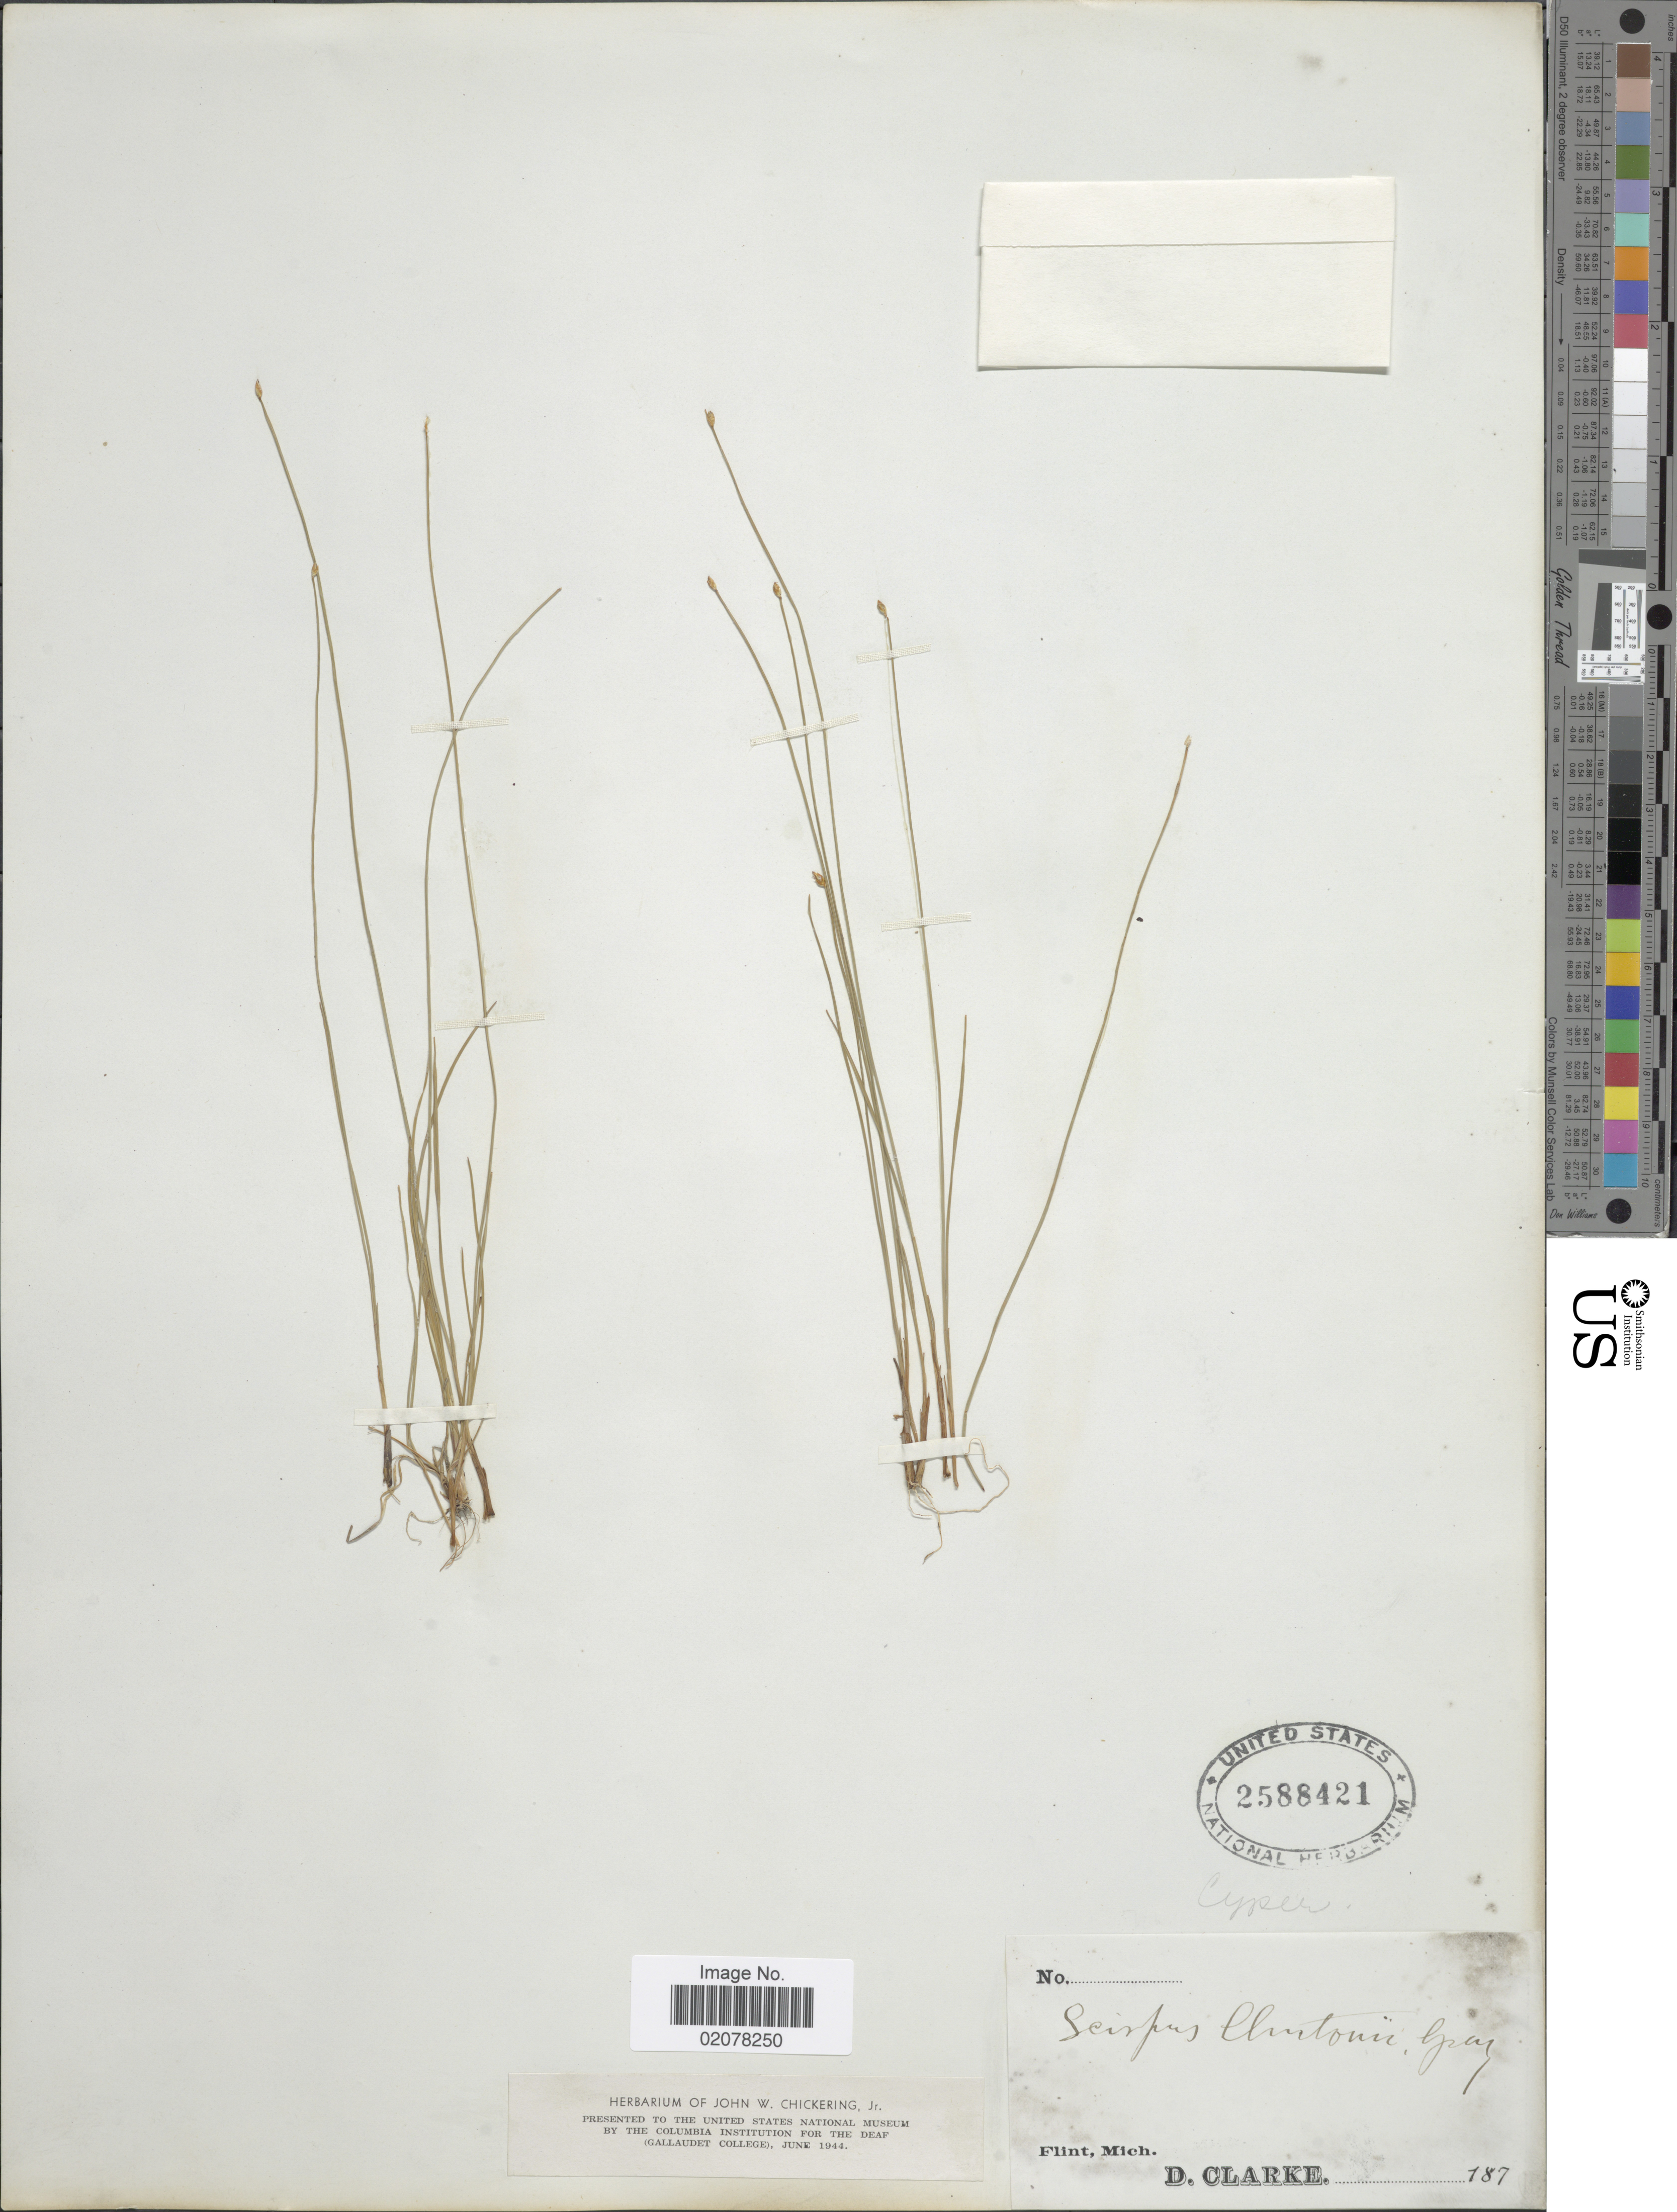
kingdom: Plantae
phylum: Tracheophyta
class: Liliopsida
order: Poales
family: Cyperaceae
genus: Trichophorum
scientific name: Trichophorum clintonii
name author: (A. Gray) S.G. Sm.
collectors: D. Clarke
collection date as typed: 187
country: United States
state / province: Michigan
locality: Flint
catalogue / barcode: US 2588421